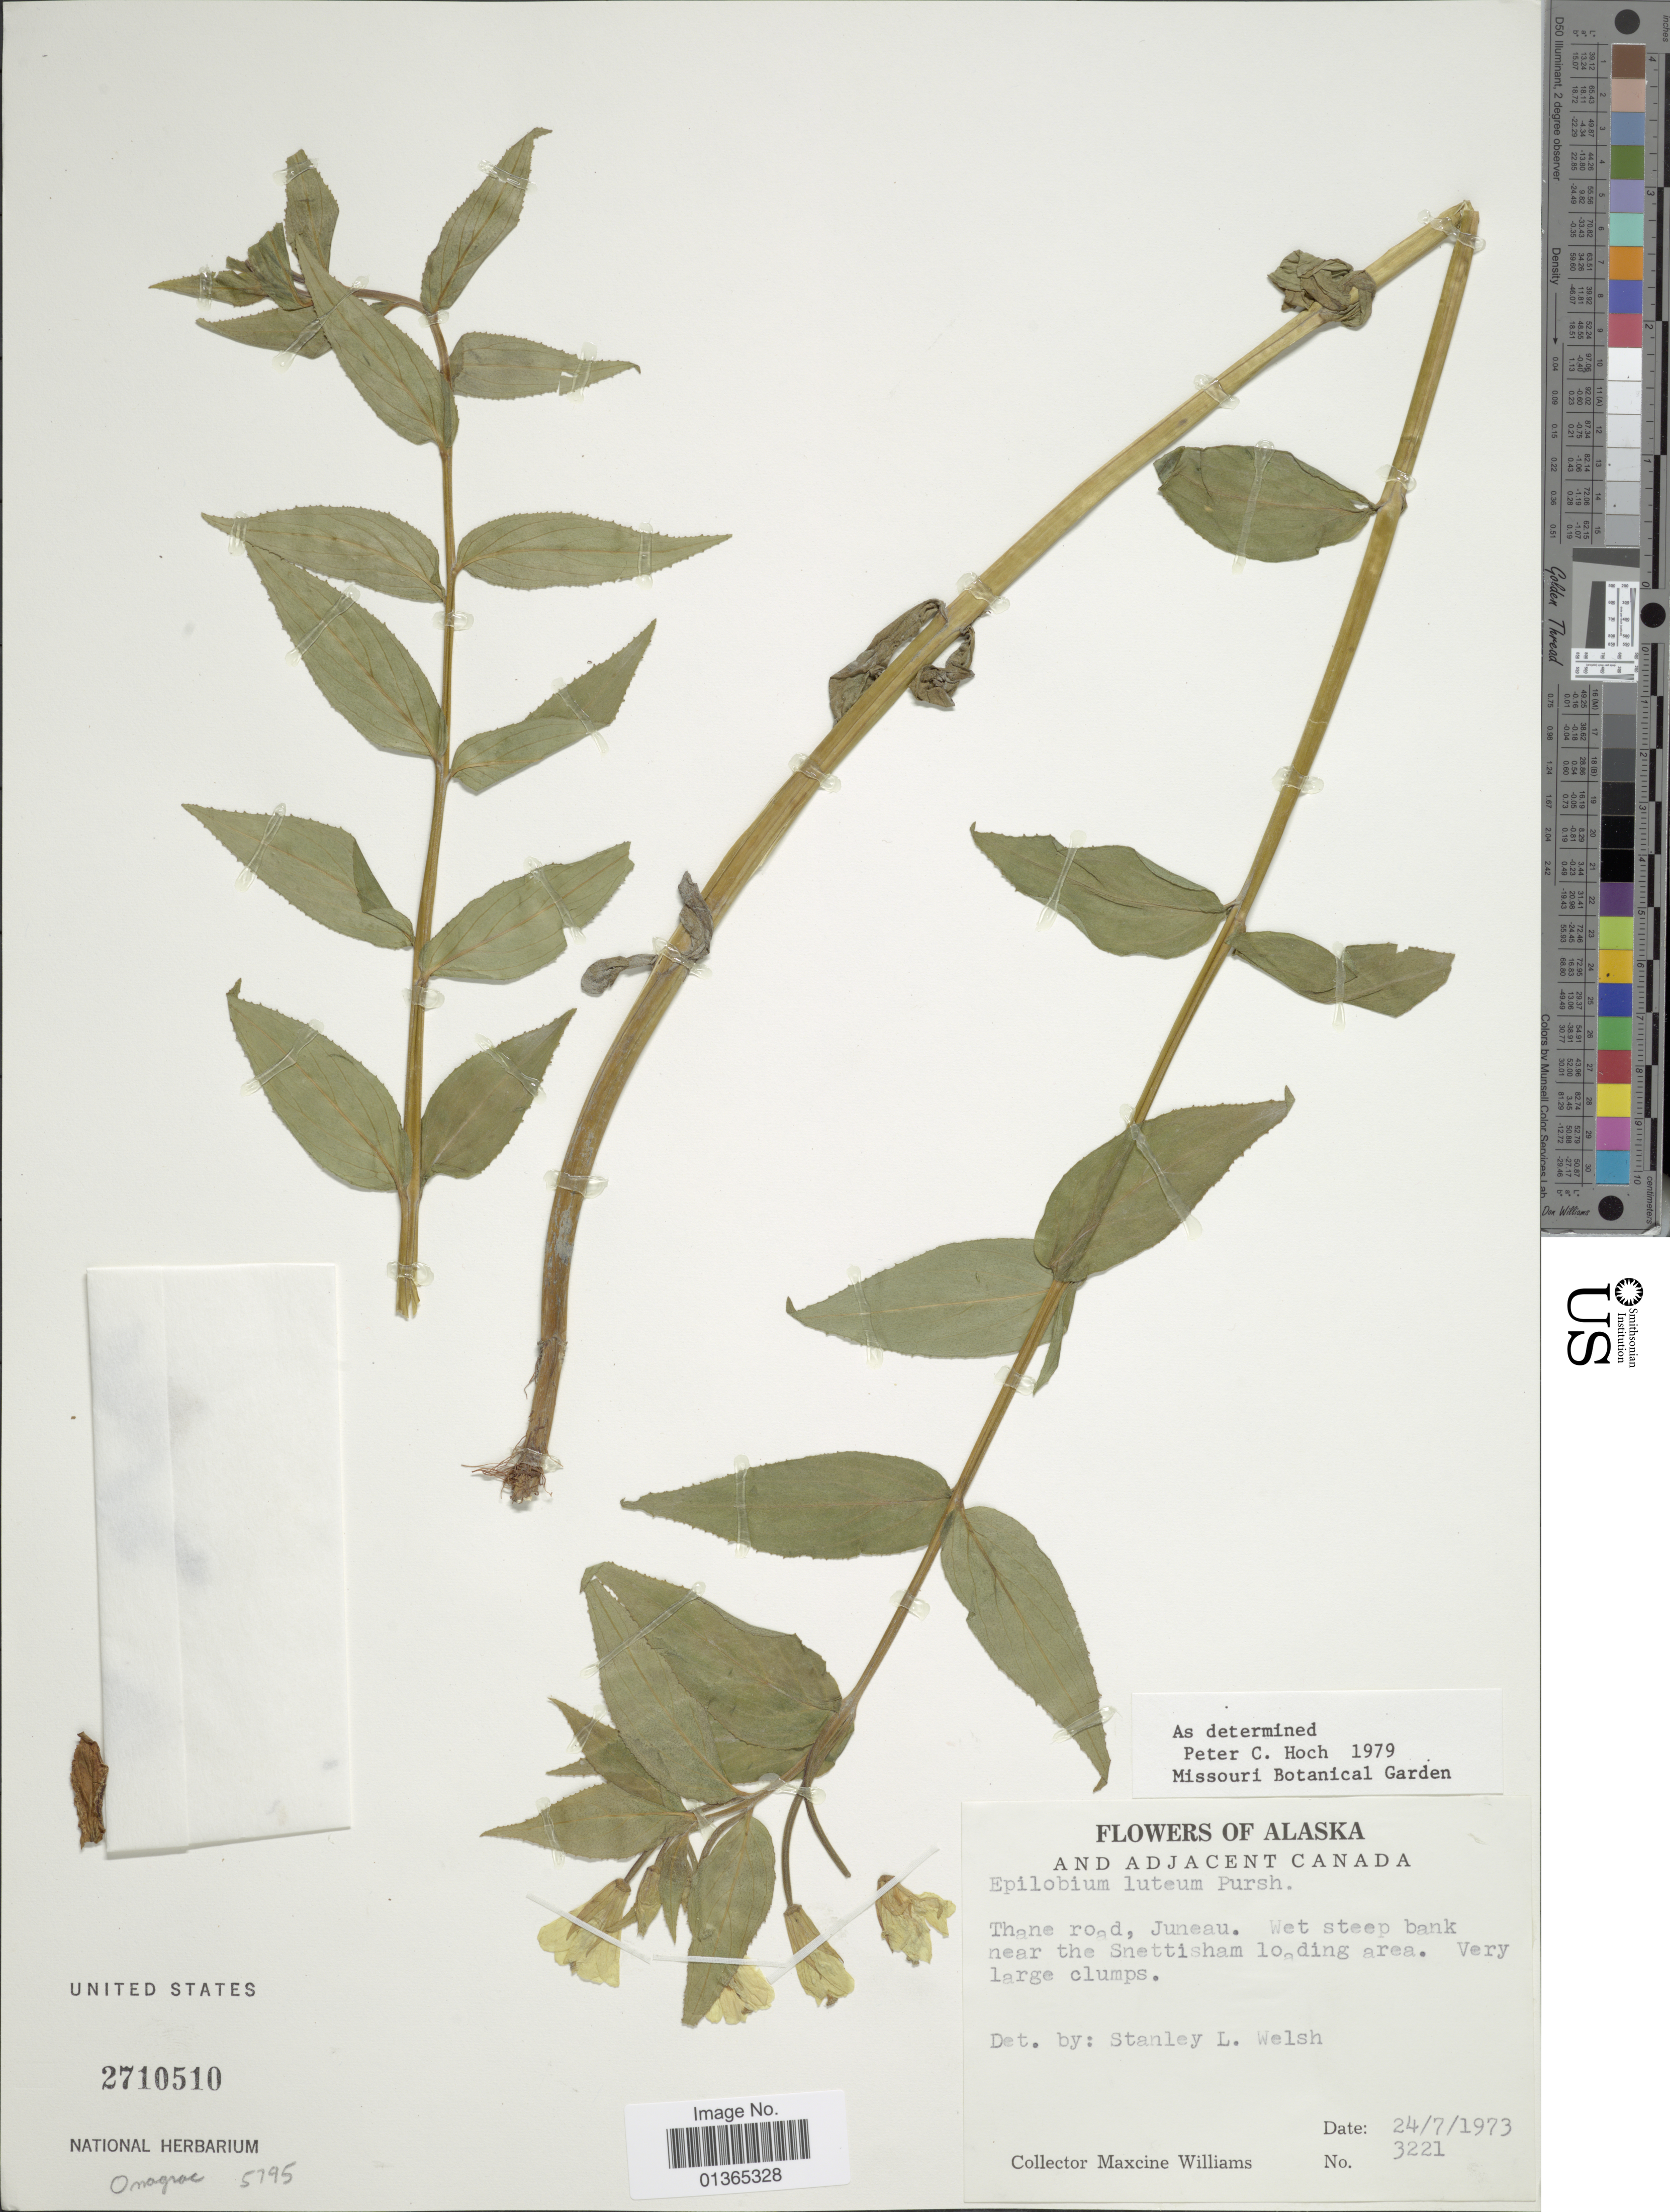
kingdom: Plantae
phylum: Tracheophyta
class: Magnoliopsida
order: Myrtales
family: Onagraceae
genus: Epilobium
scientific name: Epilobium luteum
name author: Pursh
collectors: M. Williams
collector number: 3221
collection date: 1973-07-24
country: United States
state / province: Alaska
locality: Thane road, Juneau. Wet steep bank near the Snettisham loading area.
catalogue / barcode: US 2710510